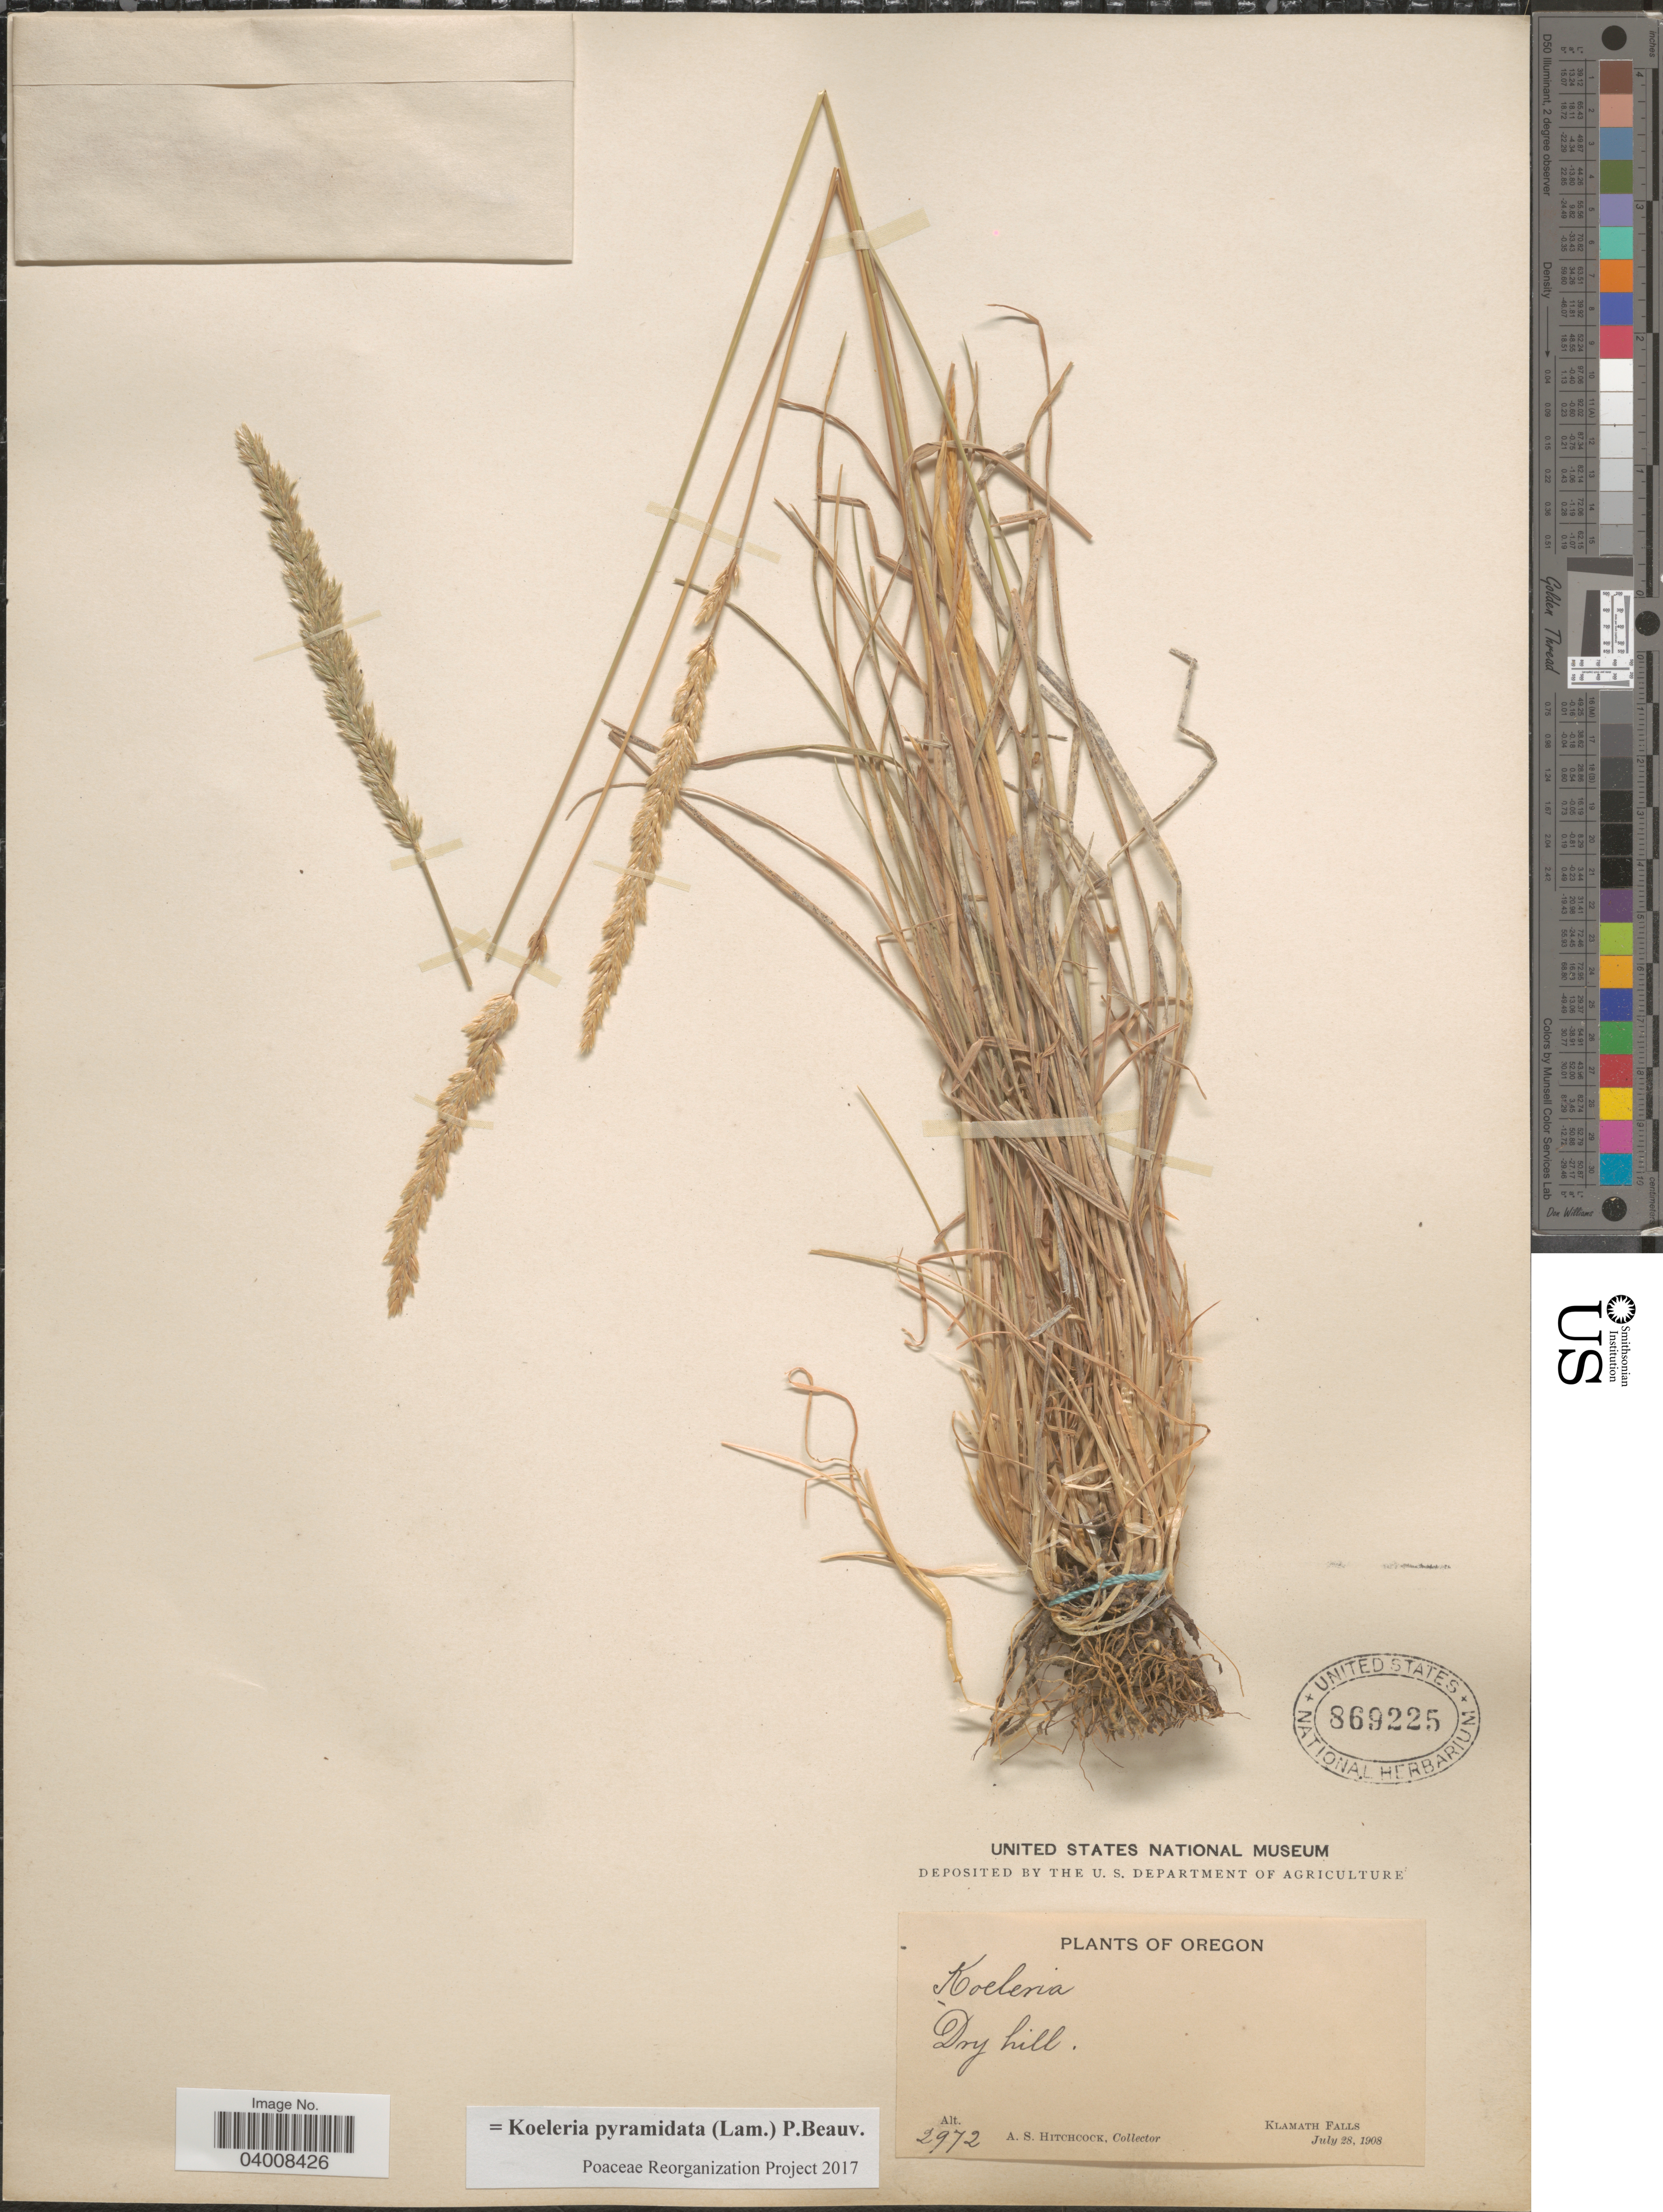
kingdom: Plantae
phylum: Tracheophyta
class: Liliopsida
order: Poales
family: Poaceae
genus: Koeleria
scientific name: Koeleria pyramidata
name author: (Lam.) P. Beauv.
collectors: A. S. Hitchcock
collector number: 2972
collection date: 1908-07-28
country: United States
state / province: Oregon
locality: Dry hill. Klamath Falls.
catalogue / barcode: US 869225